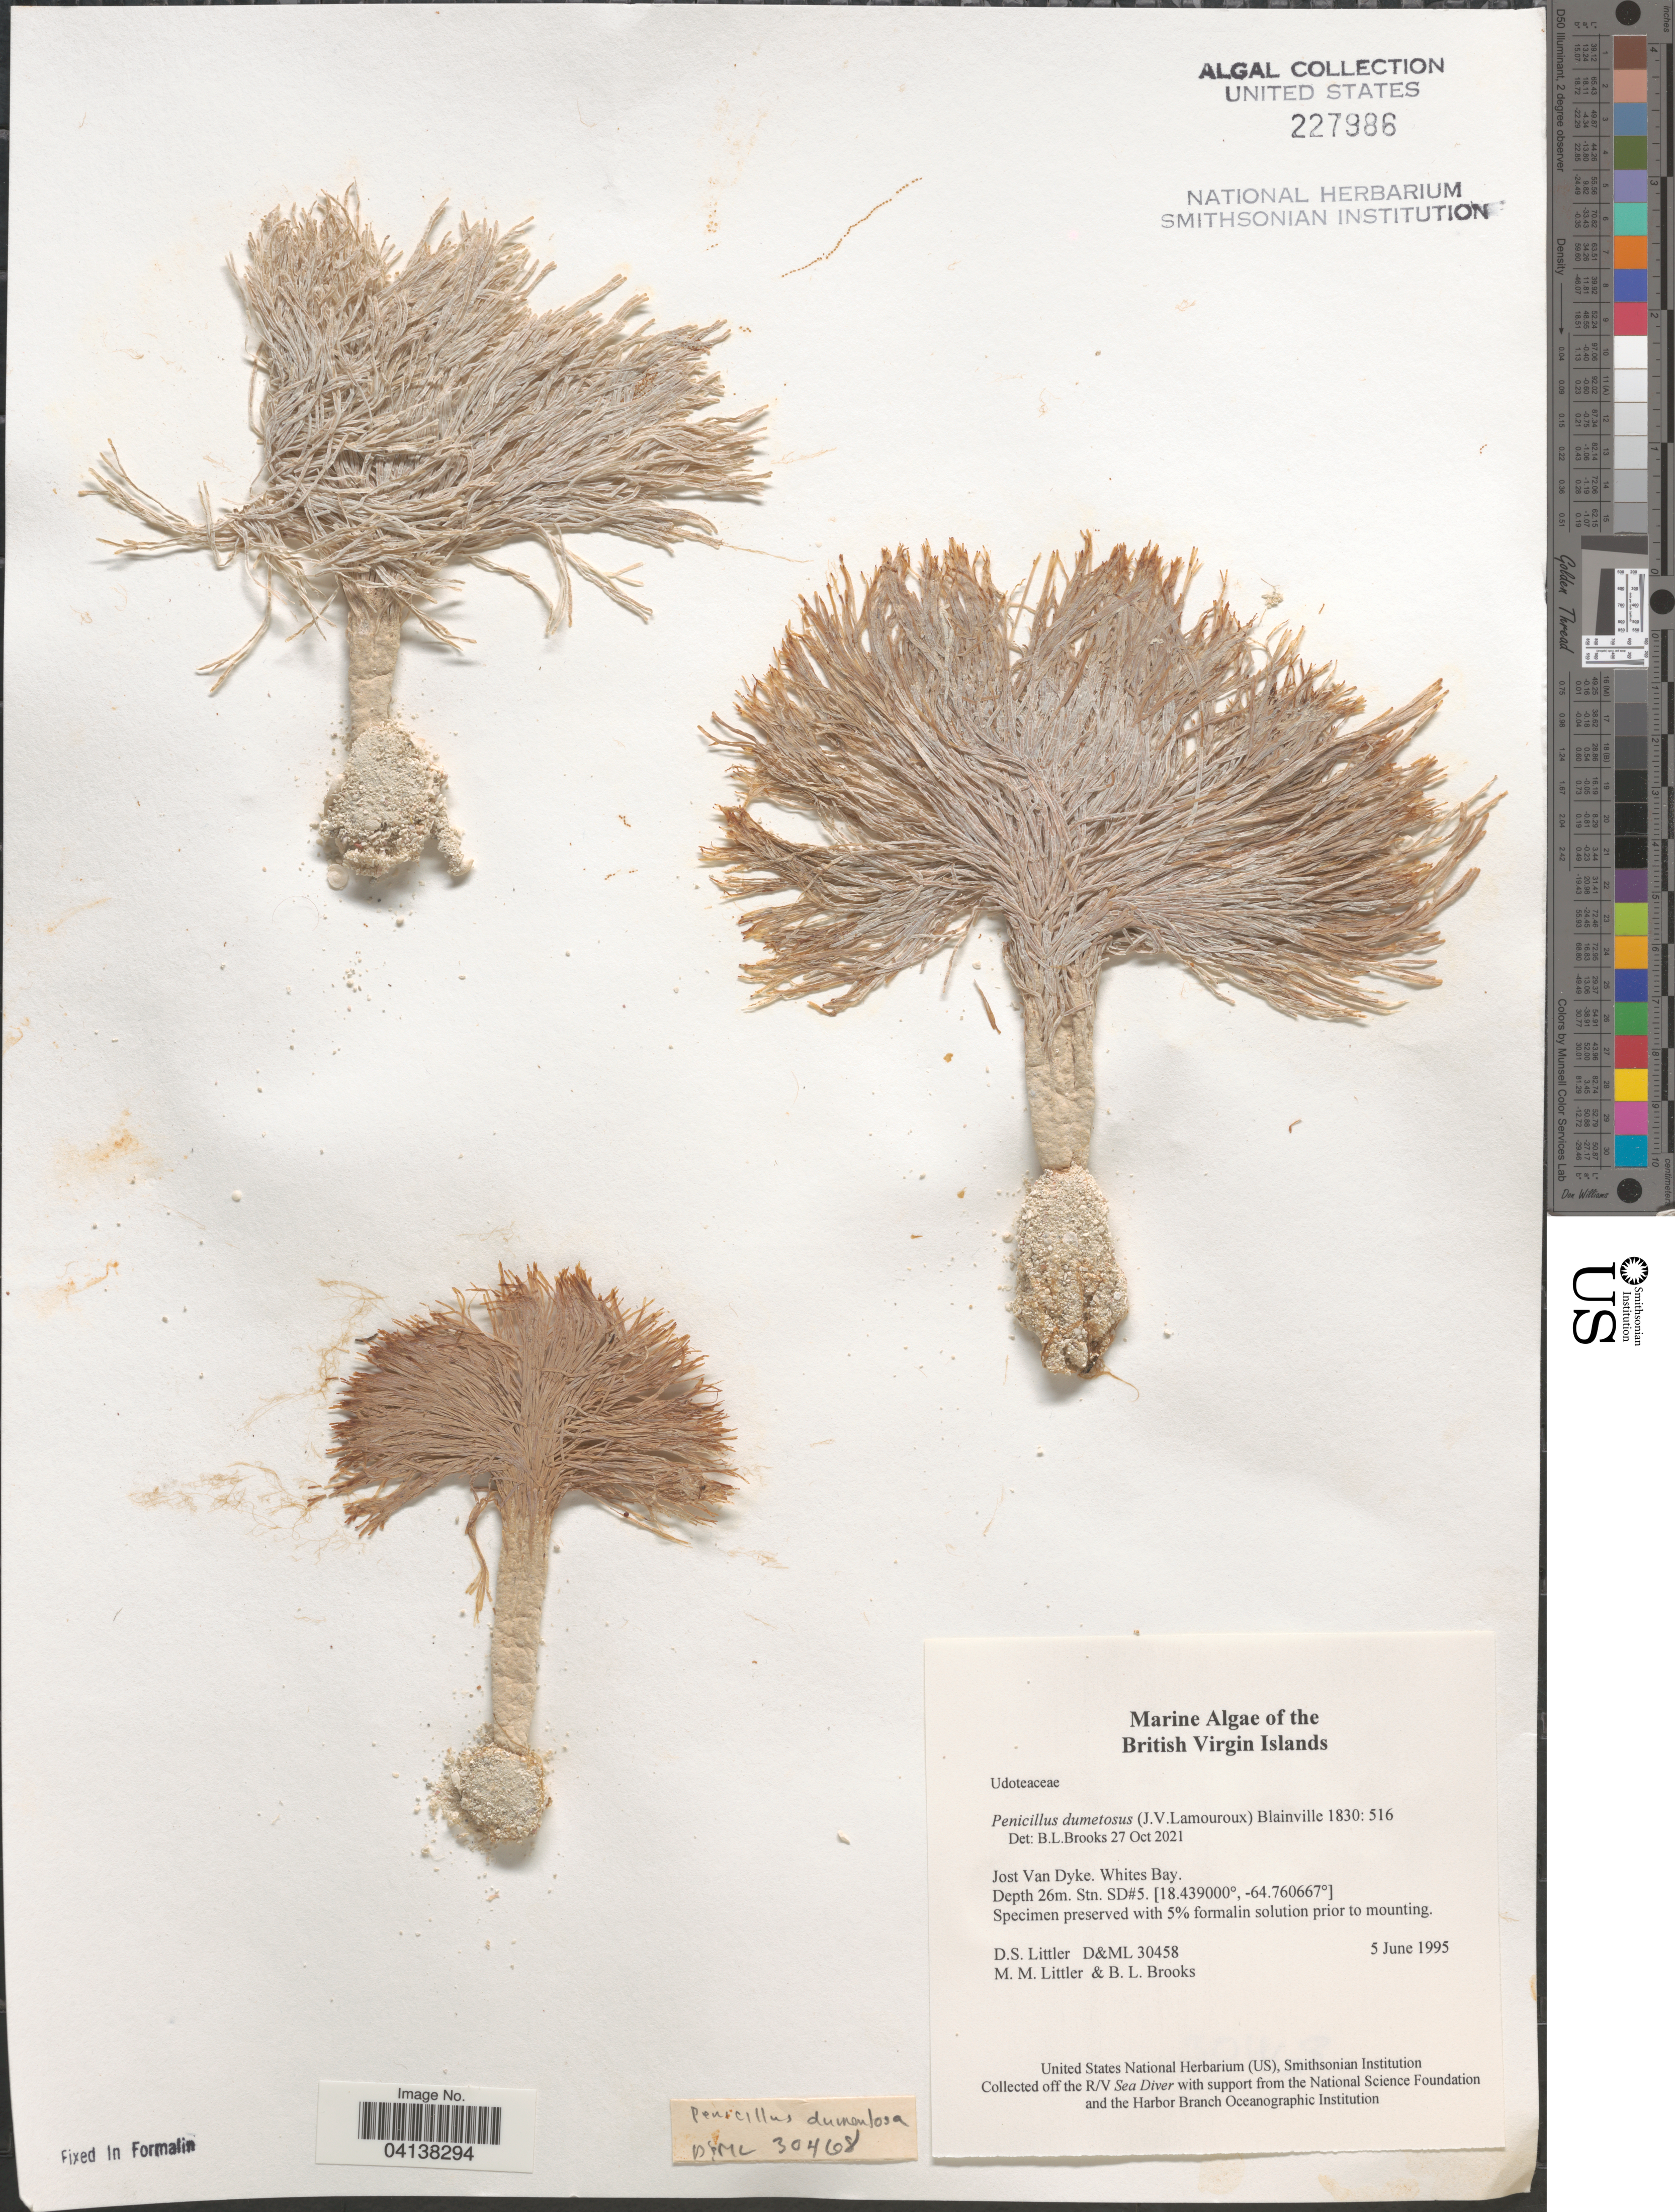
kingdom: Plantae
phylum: Chlorophyta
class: Ulvophyceae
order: Bryopsidales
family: Udoteaceae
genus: Penicillus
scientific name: Penicillus dumetosus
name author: (J.V.Lamouroux) Blainville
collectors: D. S. Littler & B. Brooks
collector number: D&ML 30458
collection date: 1995-06-05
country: British Virgin Islands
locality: Jost Van Dyke. Whites Bay. Stn. SD#5.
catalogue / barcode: US 227986